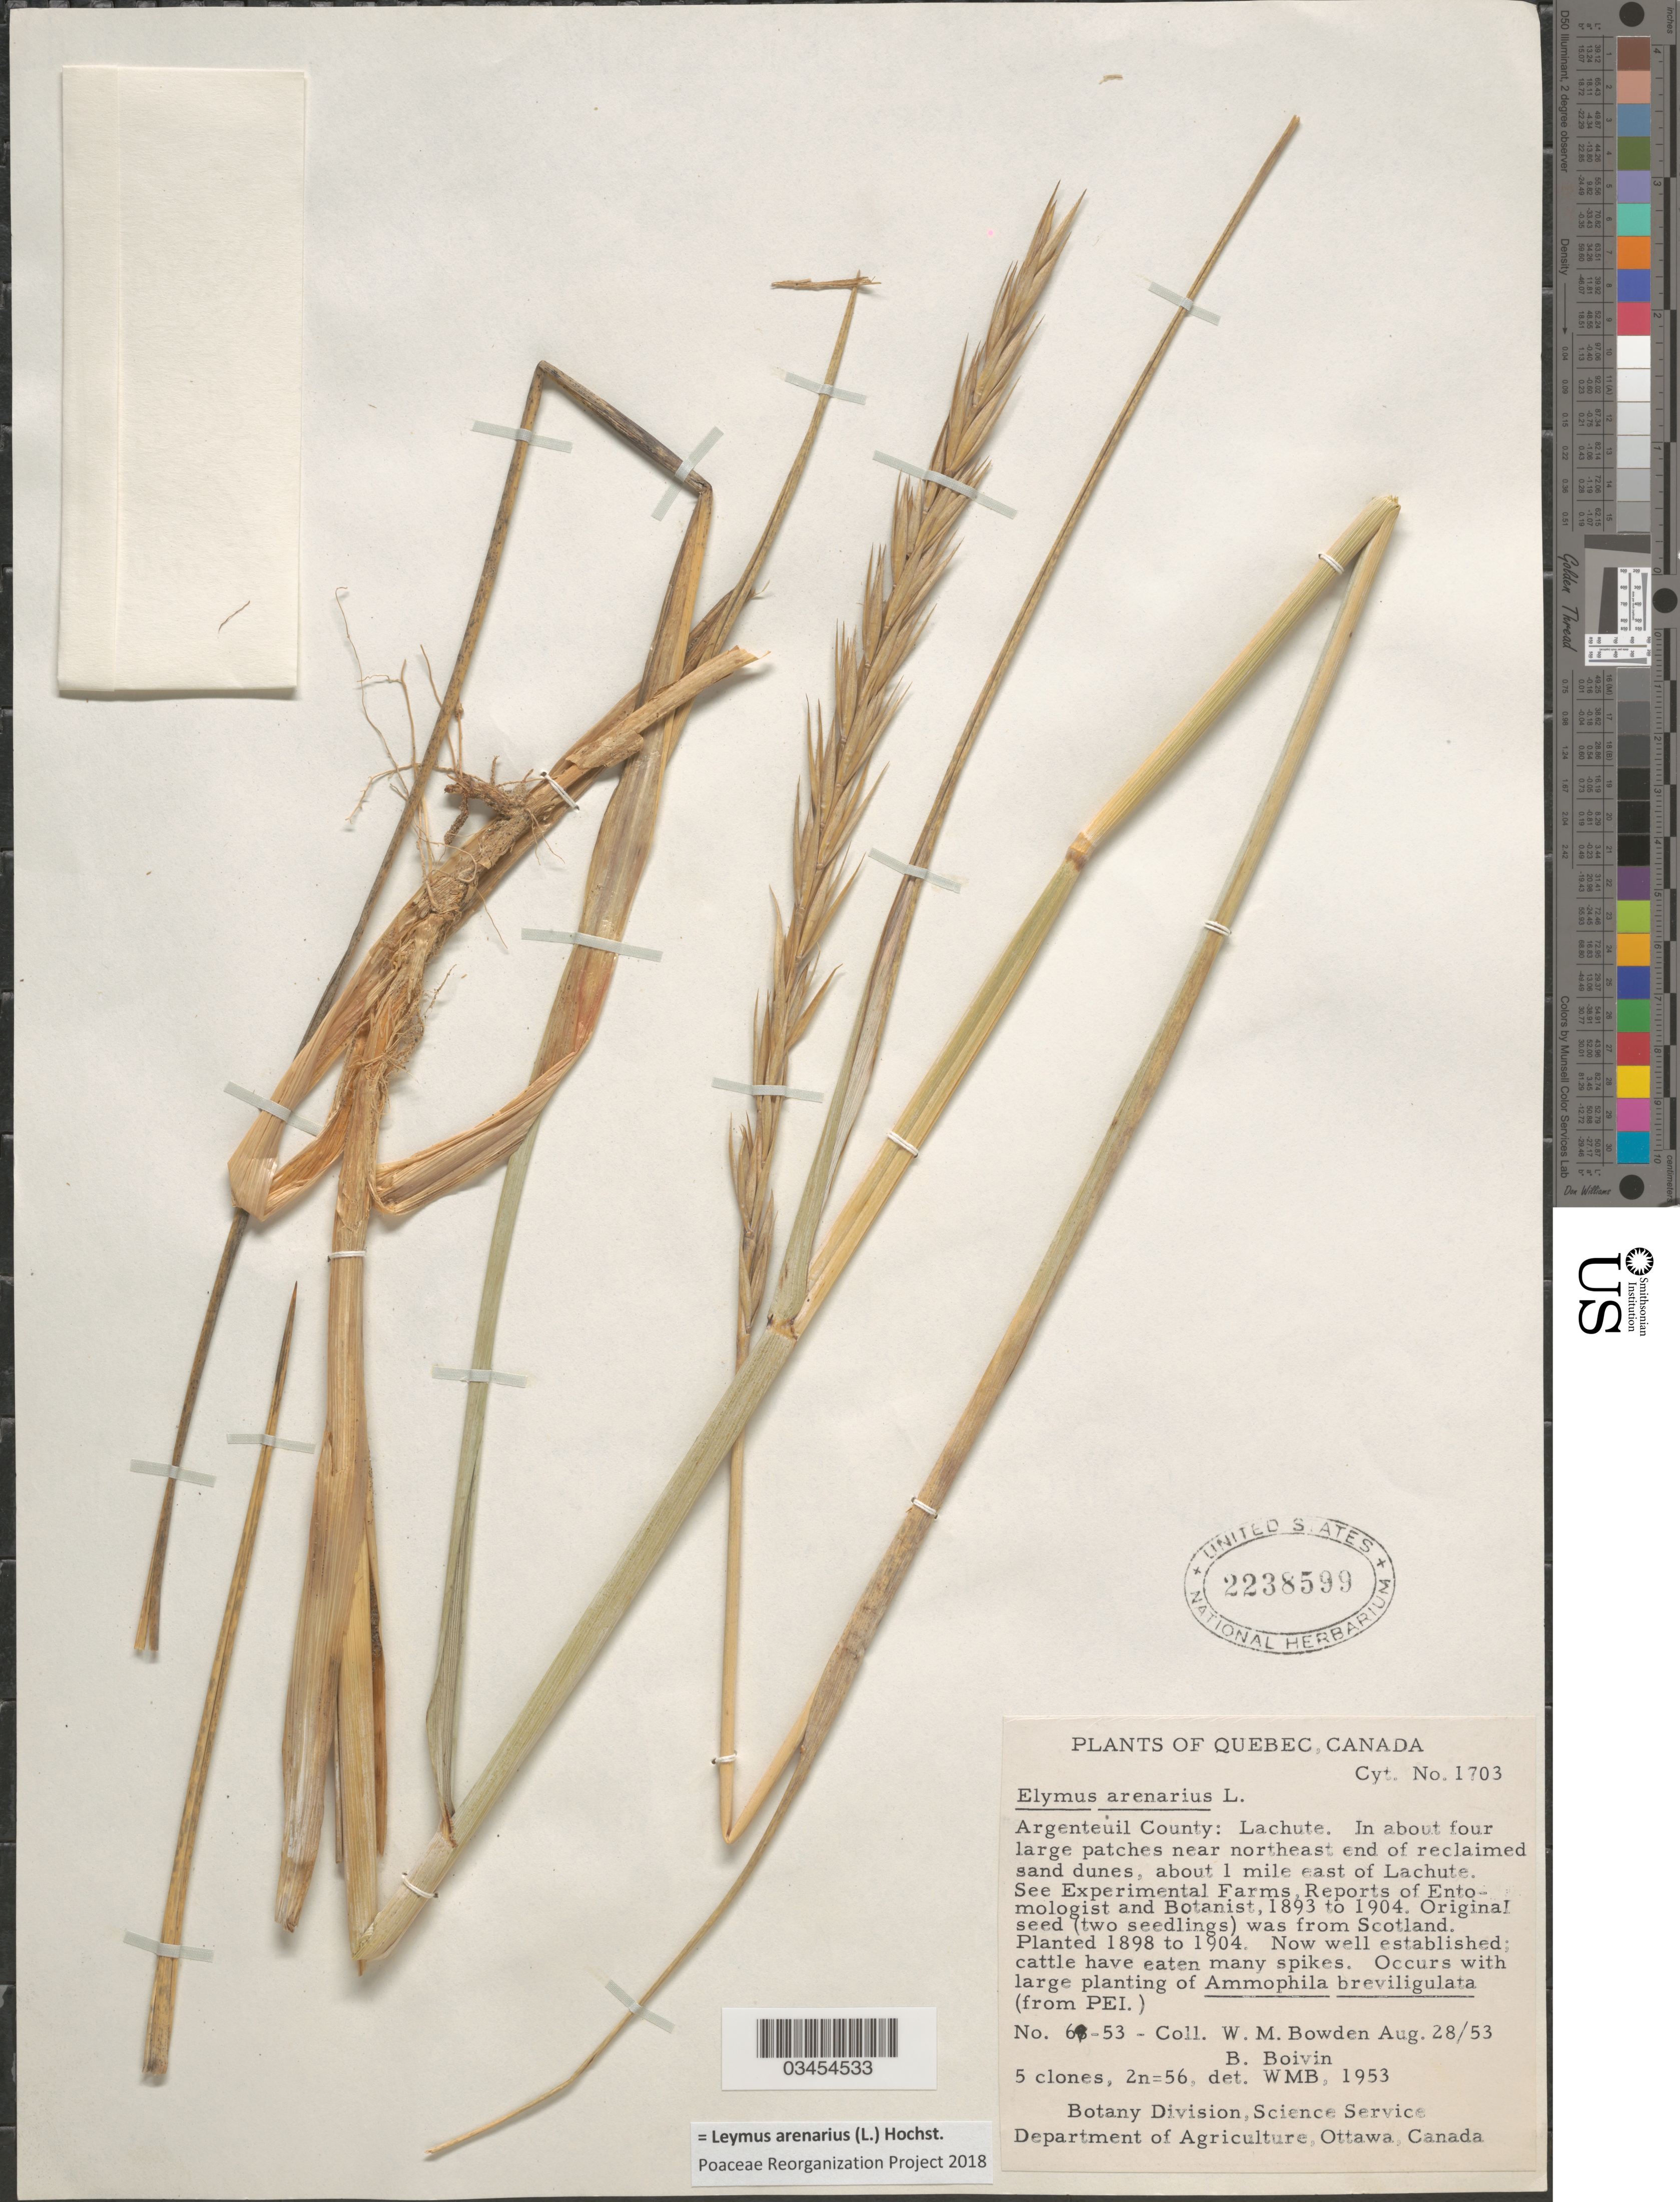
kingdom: Plantae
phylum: Tracheophyta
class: Liliopsida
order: Poales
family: Poaceae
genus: Leymus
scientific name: Leymus arenarius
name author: (L.) Hochst.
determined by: Soreng, Robert J., Research Associate (BOT), Smithsonian Institution - National Museum of Natural History (UNITED STATES)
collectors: W. M. Bowden & J. R. B. Boivin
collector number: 6!-53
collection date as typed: Transcribed d/m/y: 28/8/53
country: Canada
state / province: Quebec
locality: Argenteuil County: Lachute. In about four large patches near northeast end of reclaimed sand dunes, about 1 miles east of Lachute.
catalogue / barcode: US 2238599